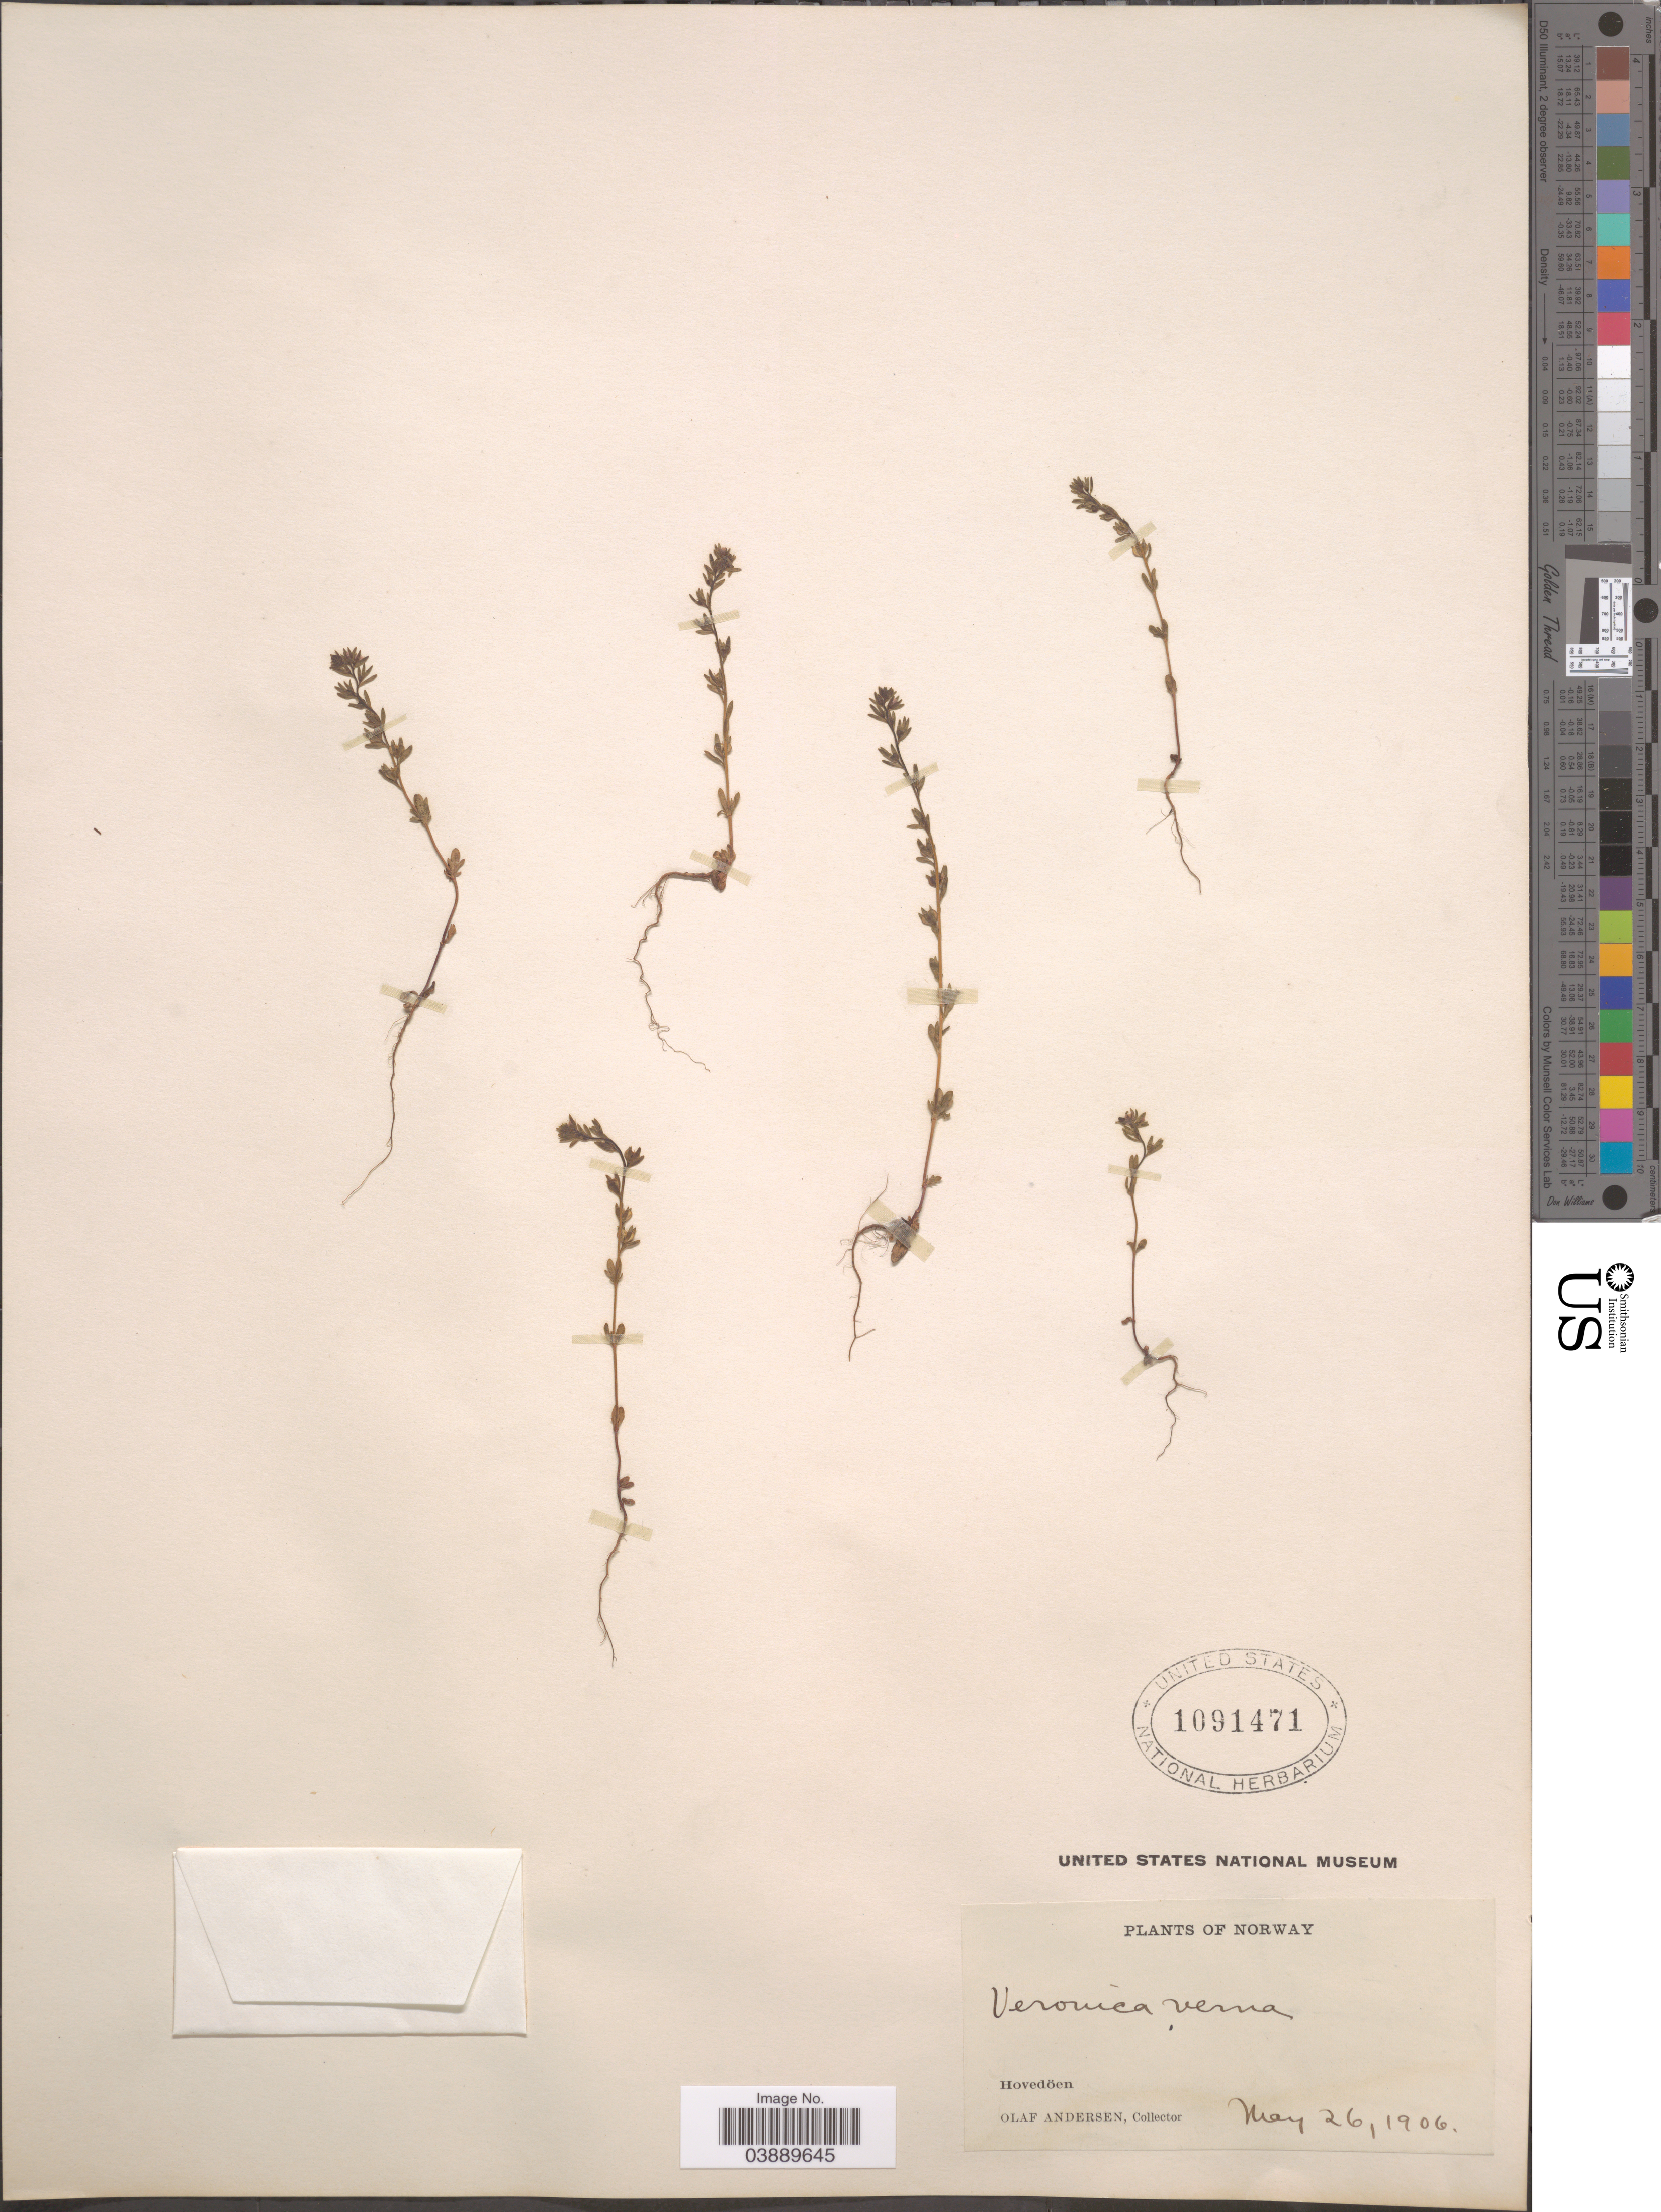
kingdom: Plantae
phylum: Tracheophyta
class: Magnoliopsida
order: Lamiales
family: Plantaginaceae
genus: Veronica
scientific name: Veronica verna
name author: L.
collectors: O. Andersen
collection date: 1906-05-26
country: Norway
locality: Hovedöen.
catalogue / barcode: US 1091471